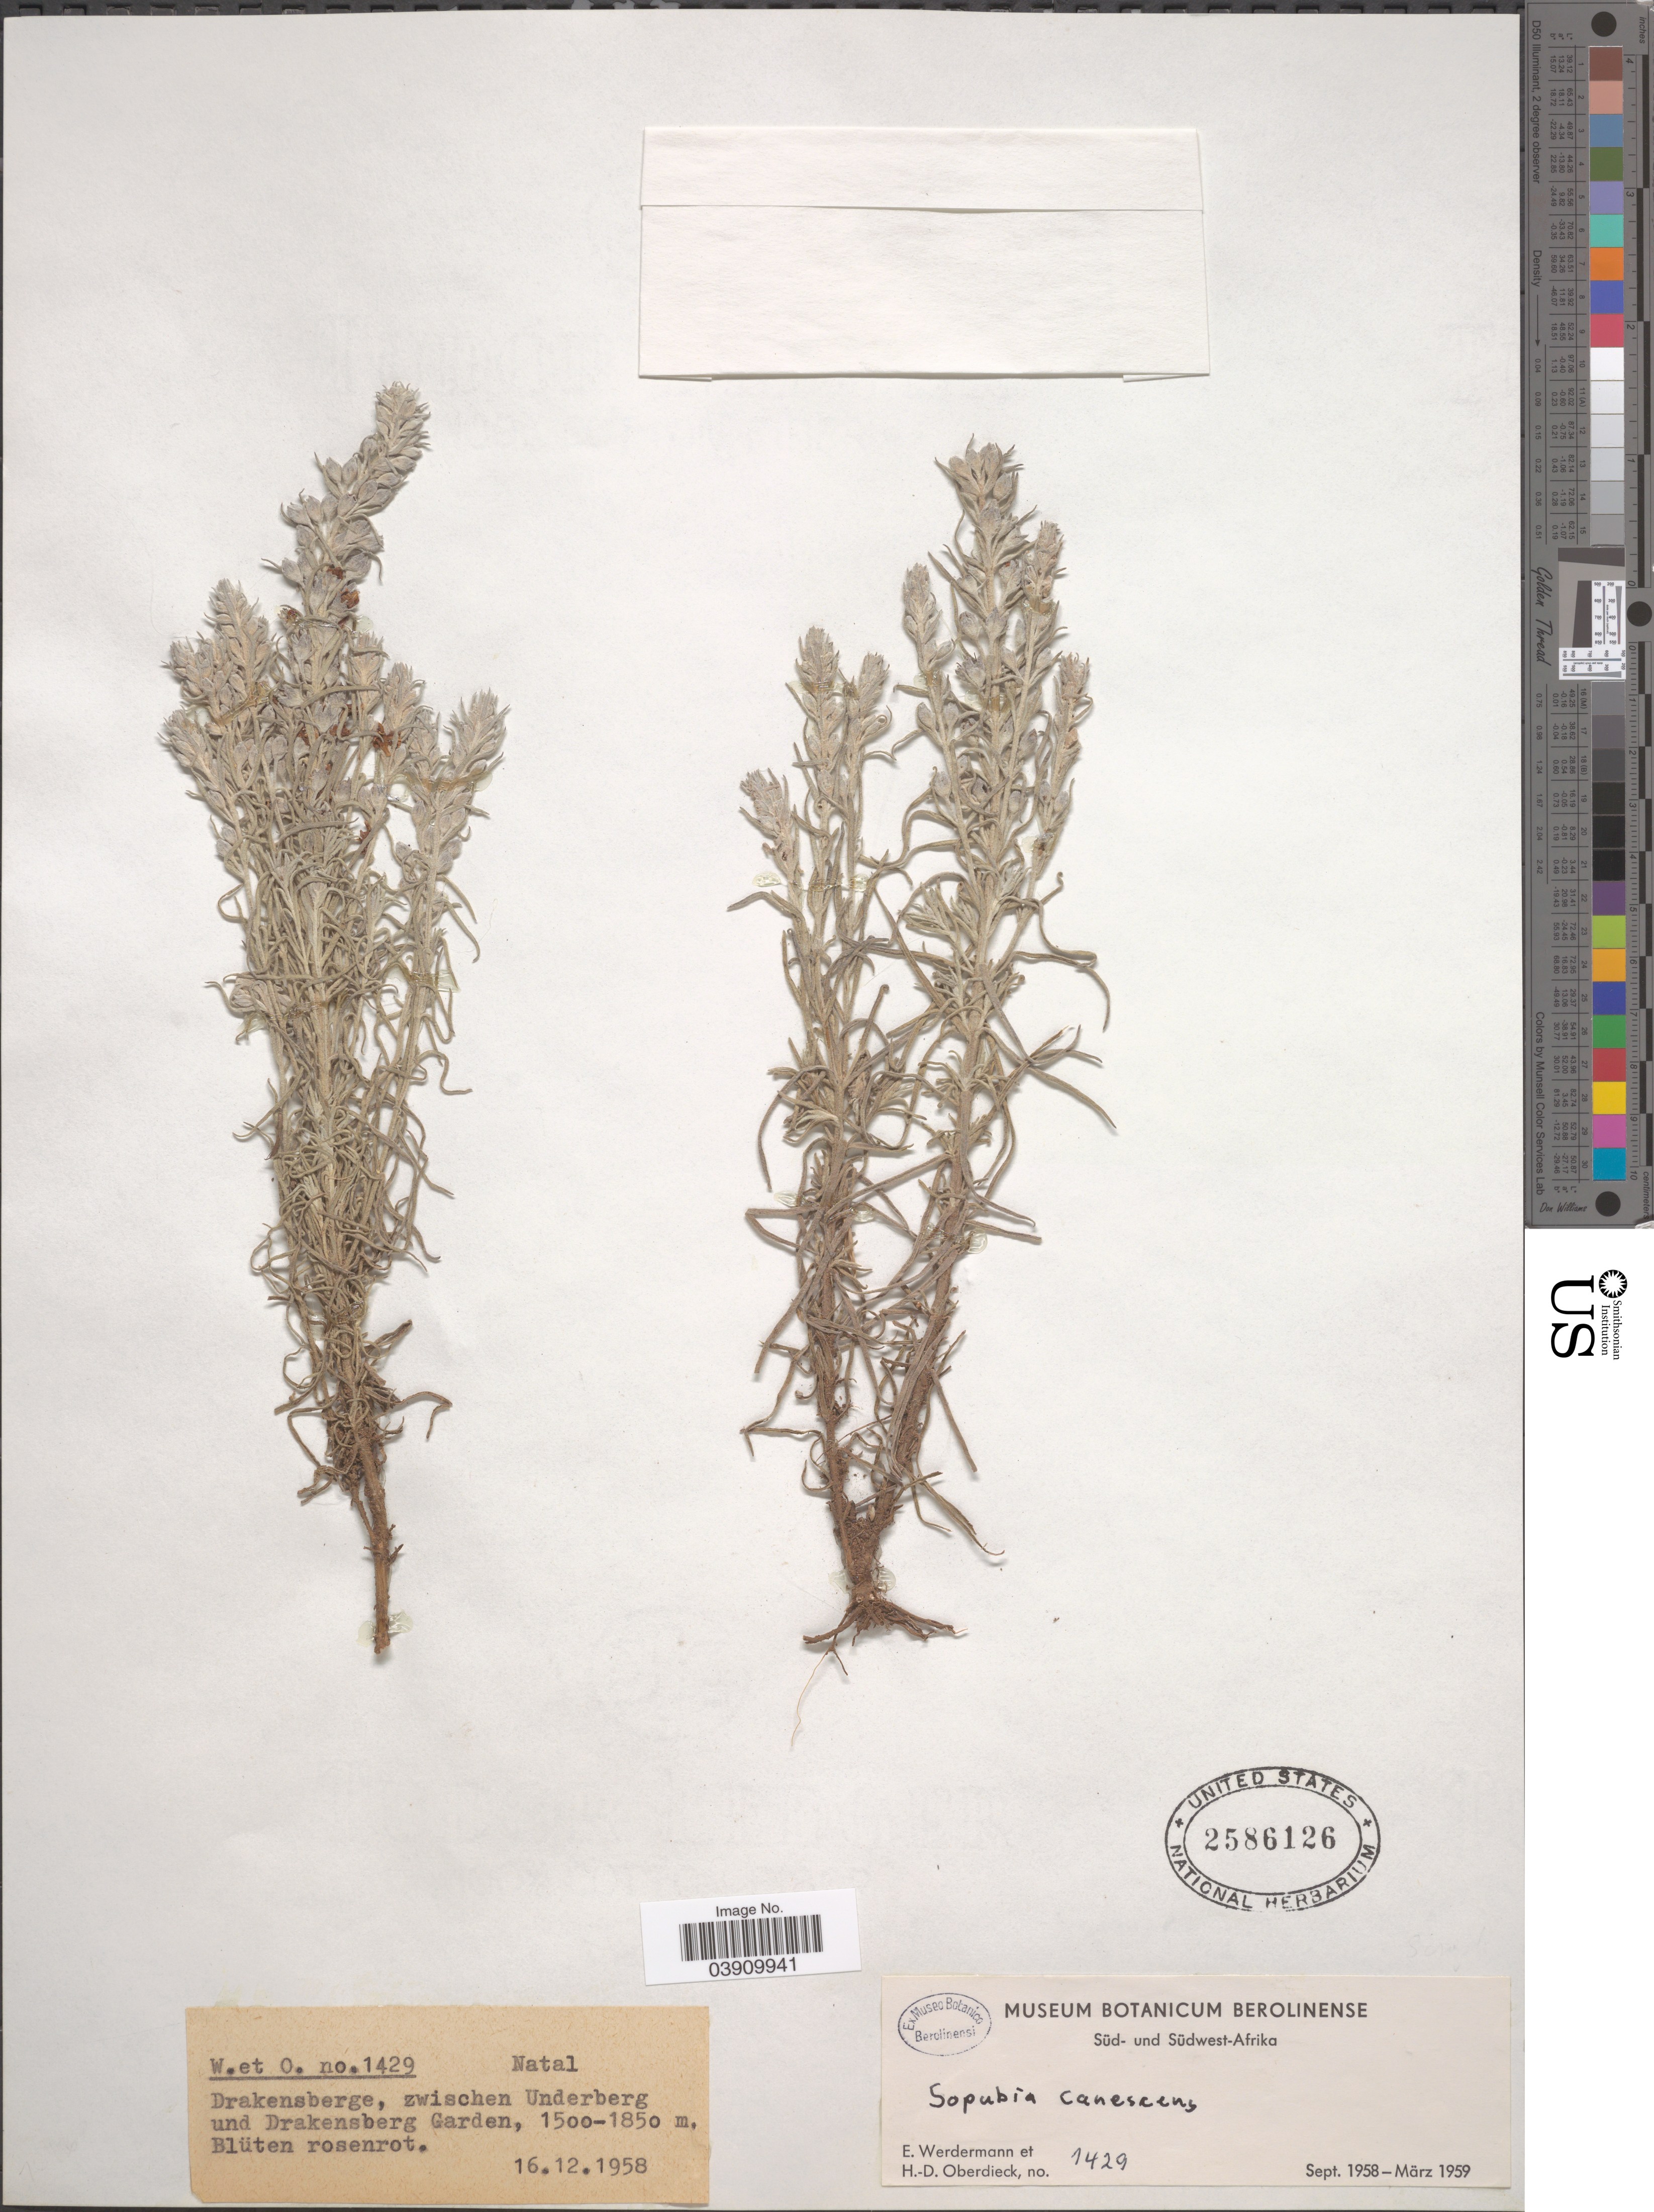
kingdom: Plantae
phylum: Tracheophyta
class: Magnoliopsida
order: Lamiales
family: Orobanchaceae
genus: Sopubia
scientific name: Sopubia cana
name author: Harv.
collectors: E. Werdermann & H. Oberdieck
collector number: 1429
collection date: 1958-12-16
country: South Africa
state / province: KwaZulu-Natal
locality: Natal. Drakensberge, zwischen Underberg und Drakensberg Garden.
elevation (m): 1500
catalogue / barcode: US 2586126